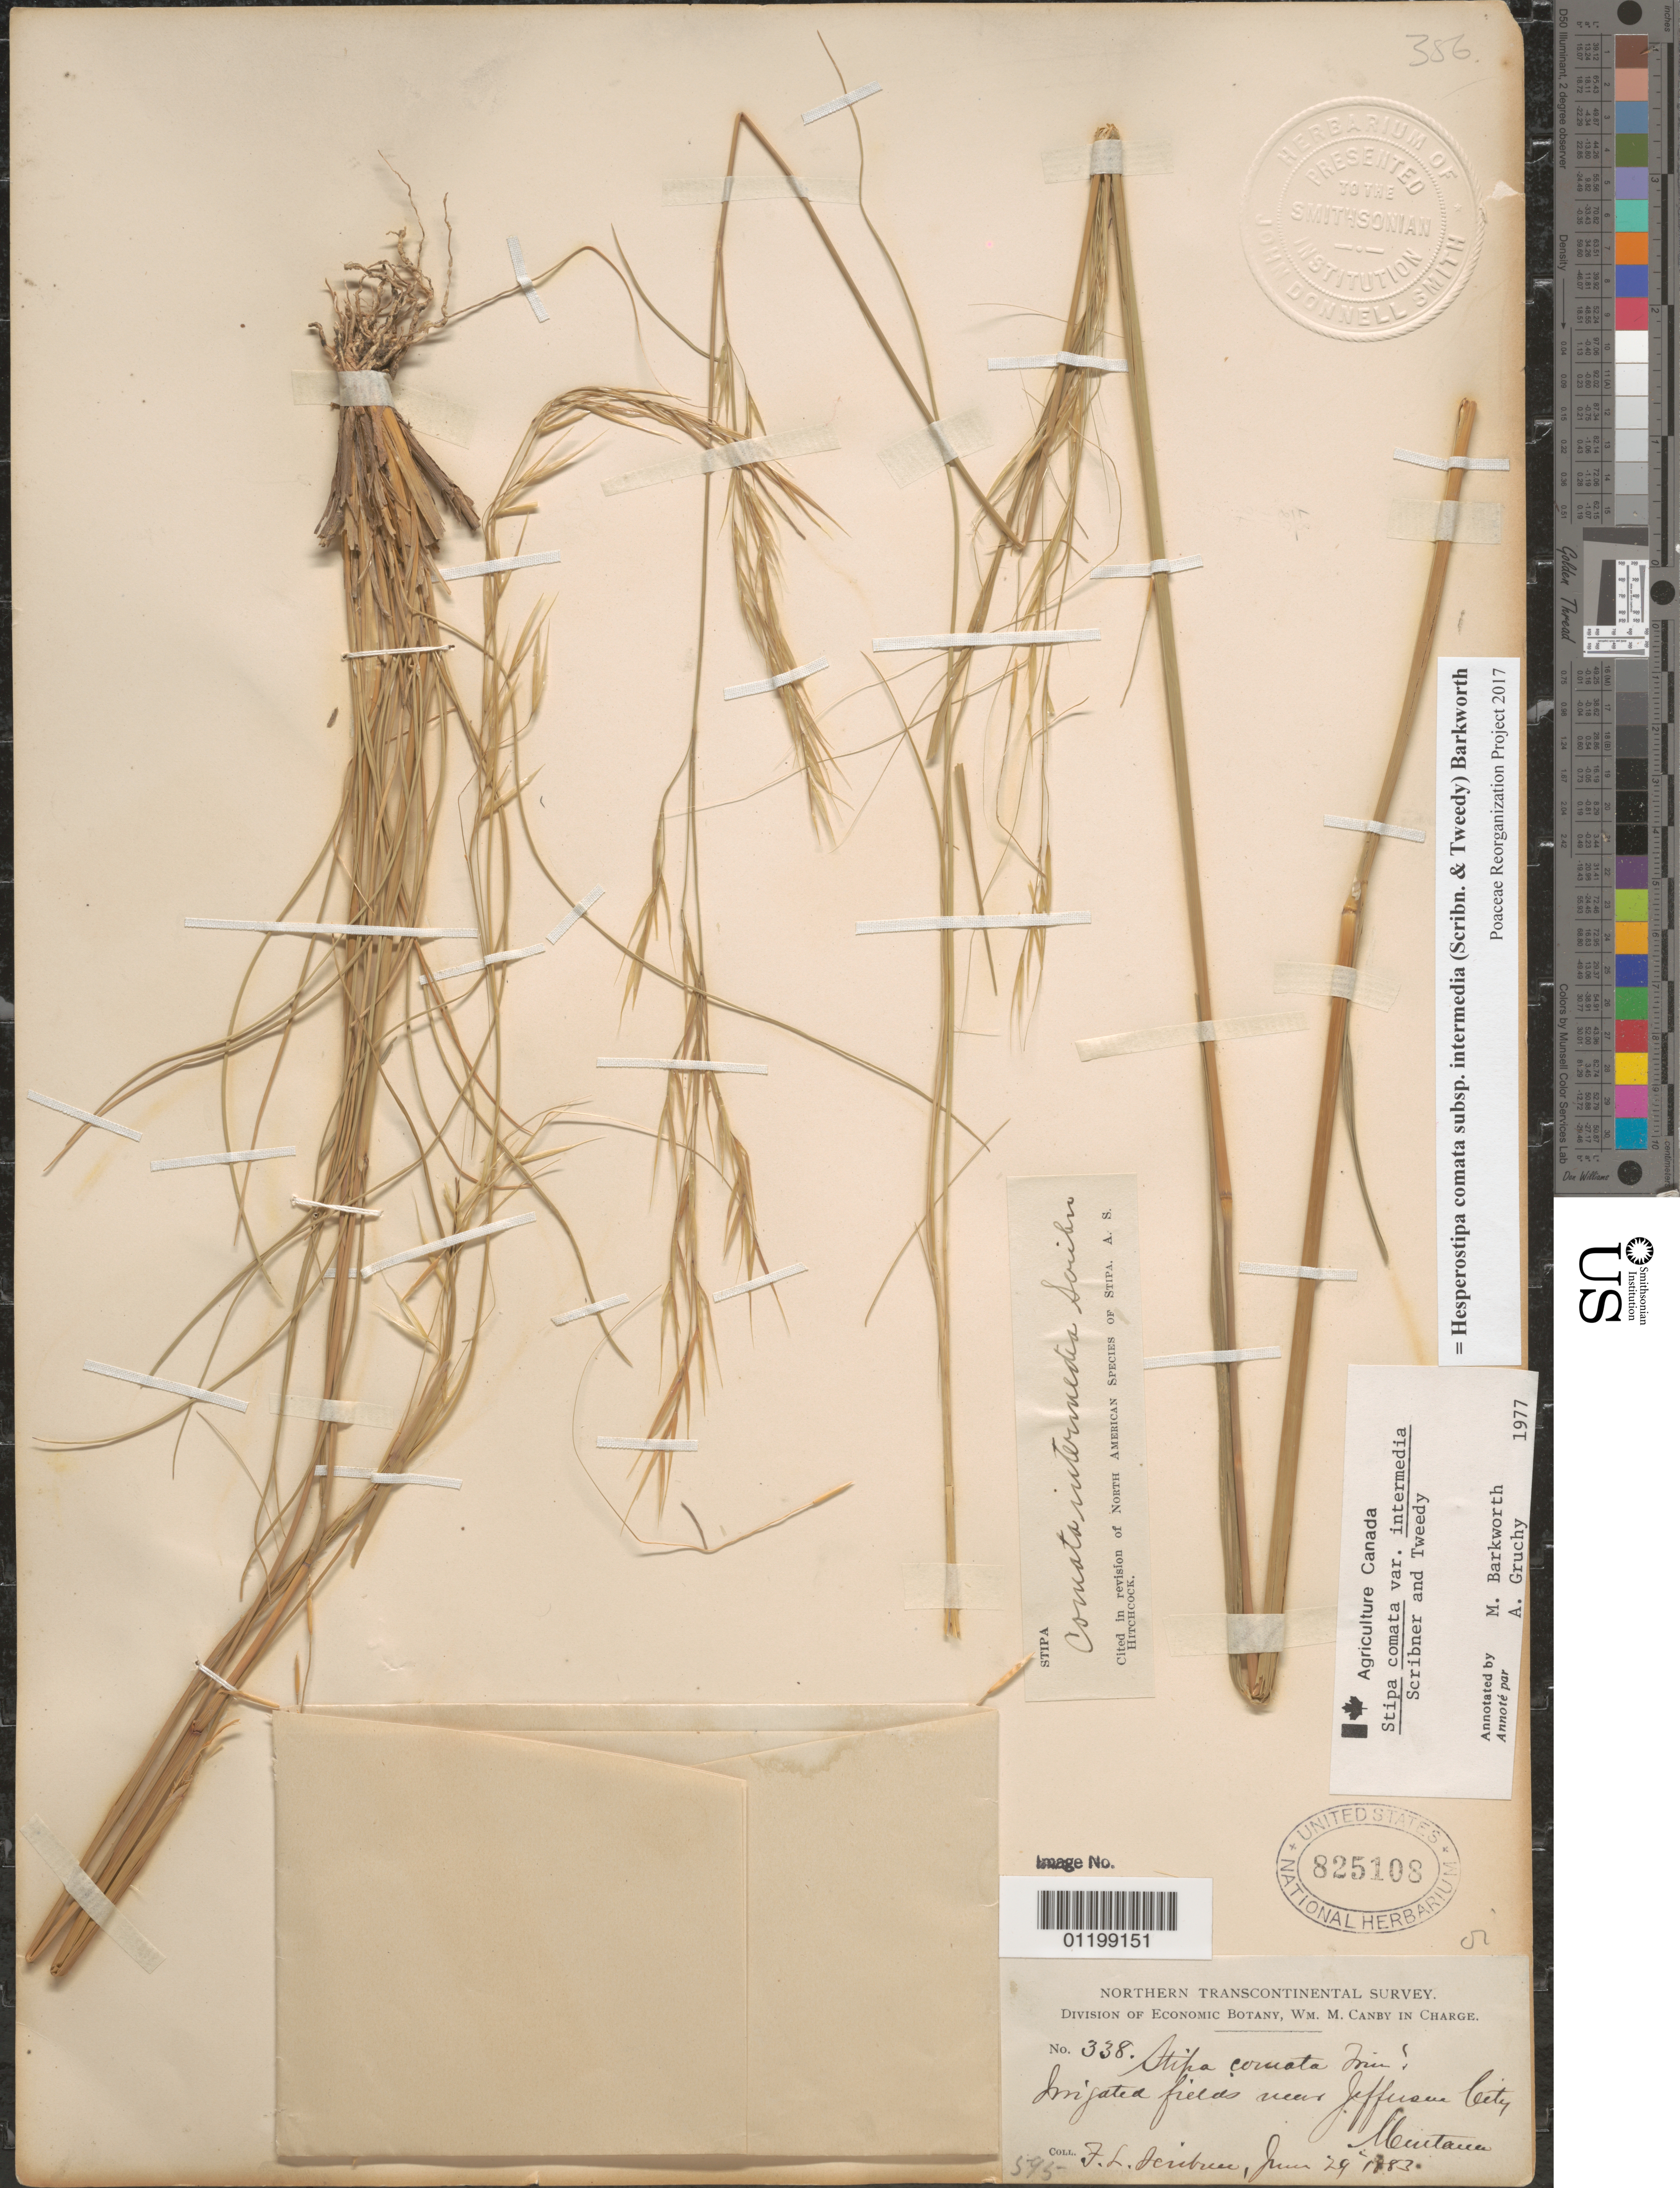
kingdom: Plantae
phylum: Tracheophyta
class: Liliopsida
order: Poales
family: Poaceae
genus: Hesperostipa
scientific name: Hesperostipa comata subsp. intermedia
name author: (Scribn. & Tweedy) Barkworth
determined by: Poaceae Reorganization Project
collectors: F. L. Scribner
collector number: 338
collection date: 1883-06-29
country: United States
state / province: Montana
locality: Near Jefferson City.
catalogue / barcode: US 825108